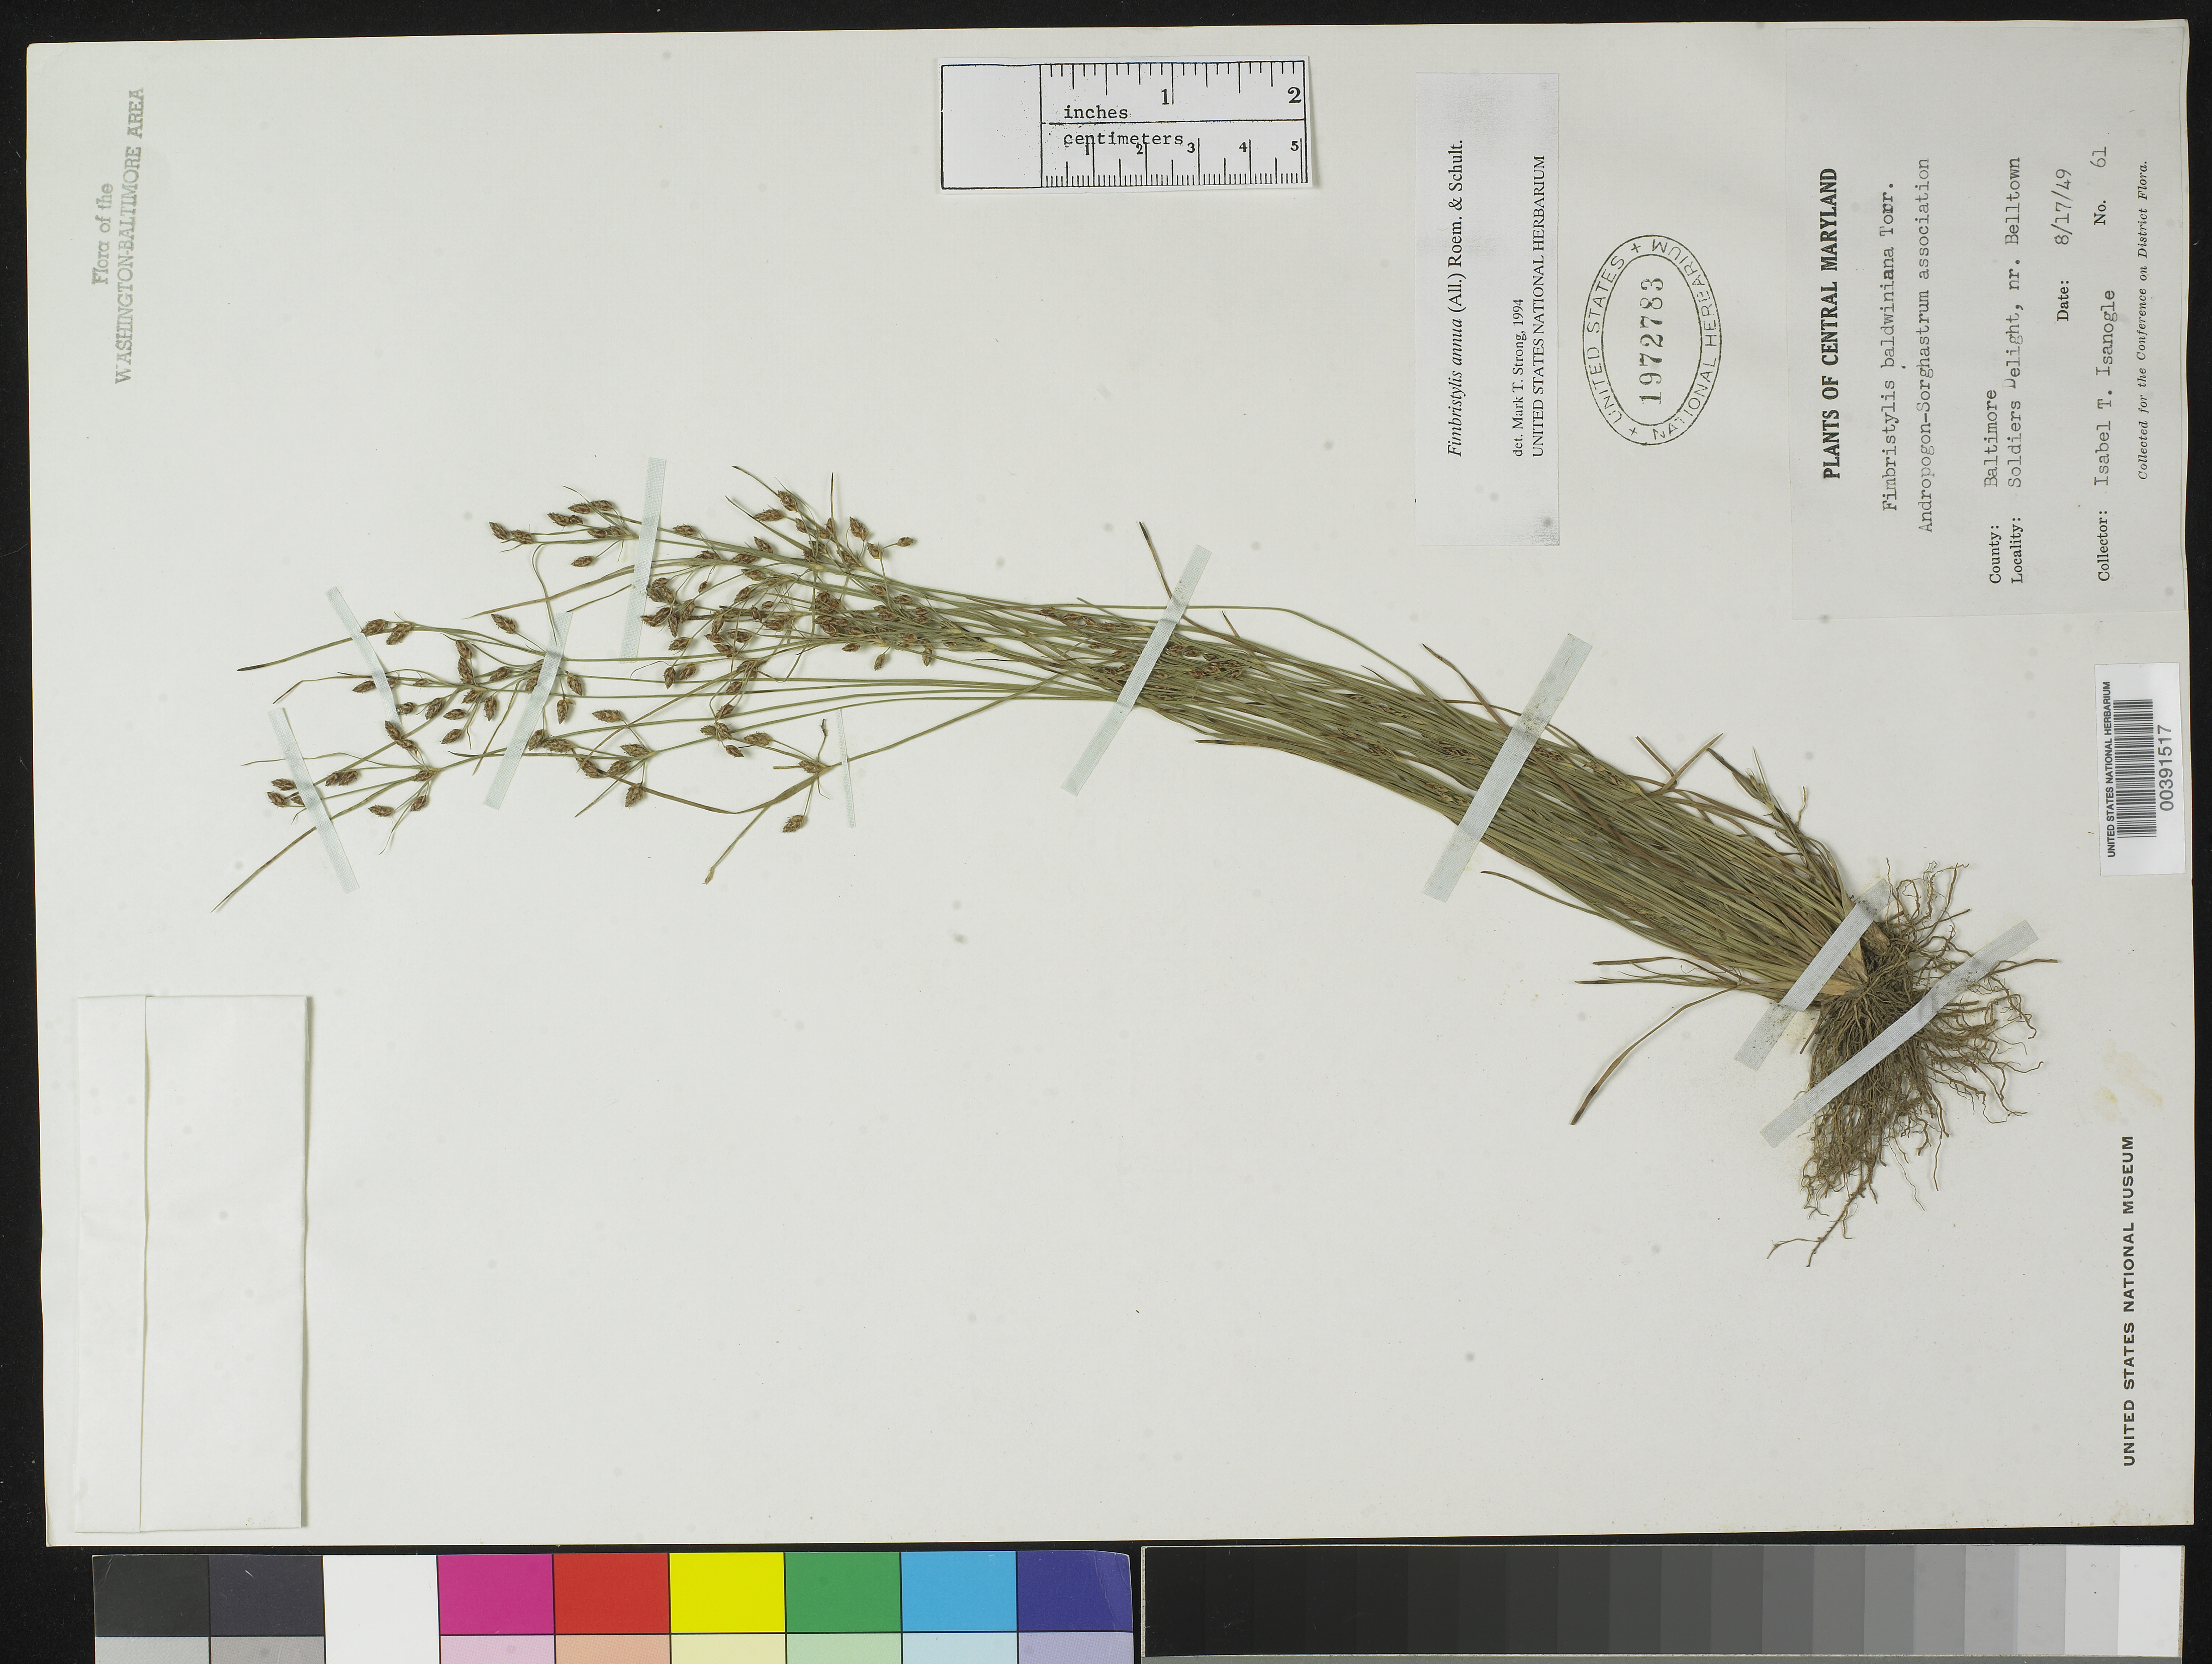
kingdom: Plantae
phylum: Tracheophyta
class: Liliopsida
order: Poales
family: Cyperaceae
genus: Fimbristylis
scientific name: Fimbristylis annua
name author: (All.) Roem. & Schult.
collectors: I. Isanogle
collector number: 61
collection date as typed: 17 Aug 1949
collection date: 1949-08-17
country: United States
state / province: Maryland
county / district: Baltimore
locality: Soldiers Delight, near Belltown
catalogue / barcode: US 1972783